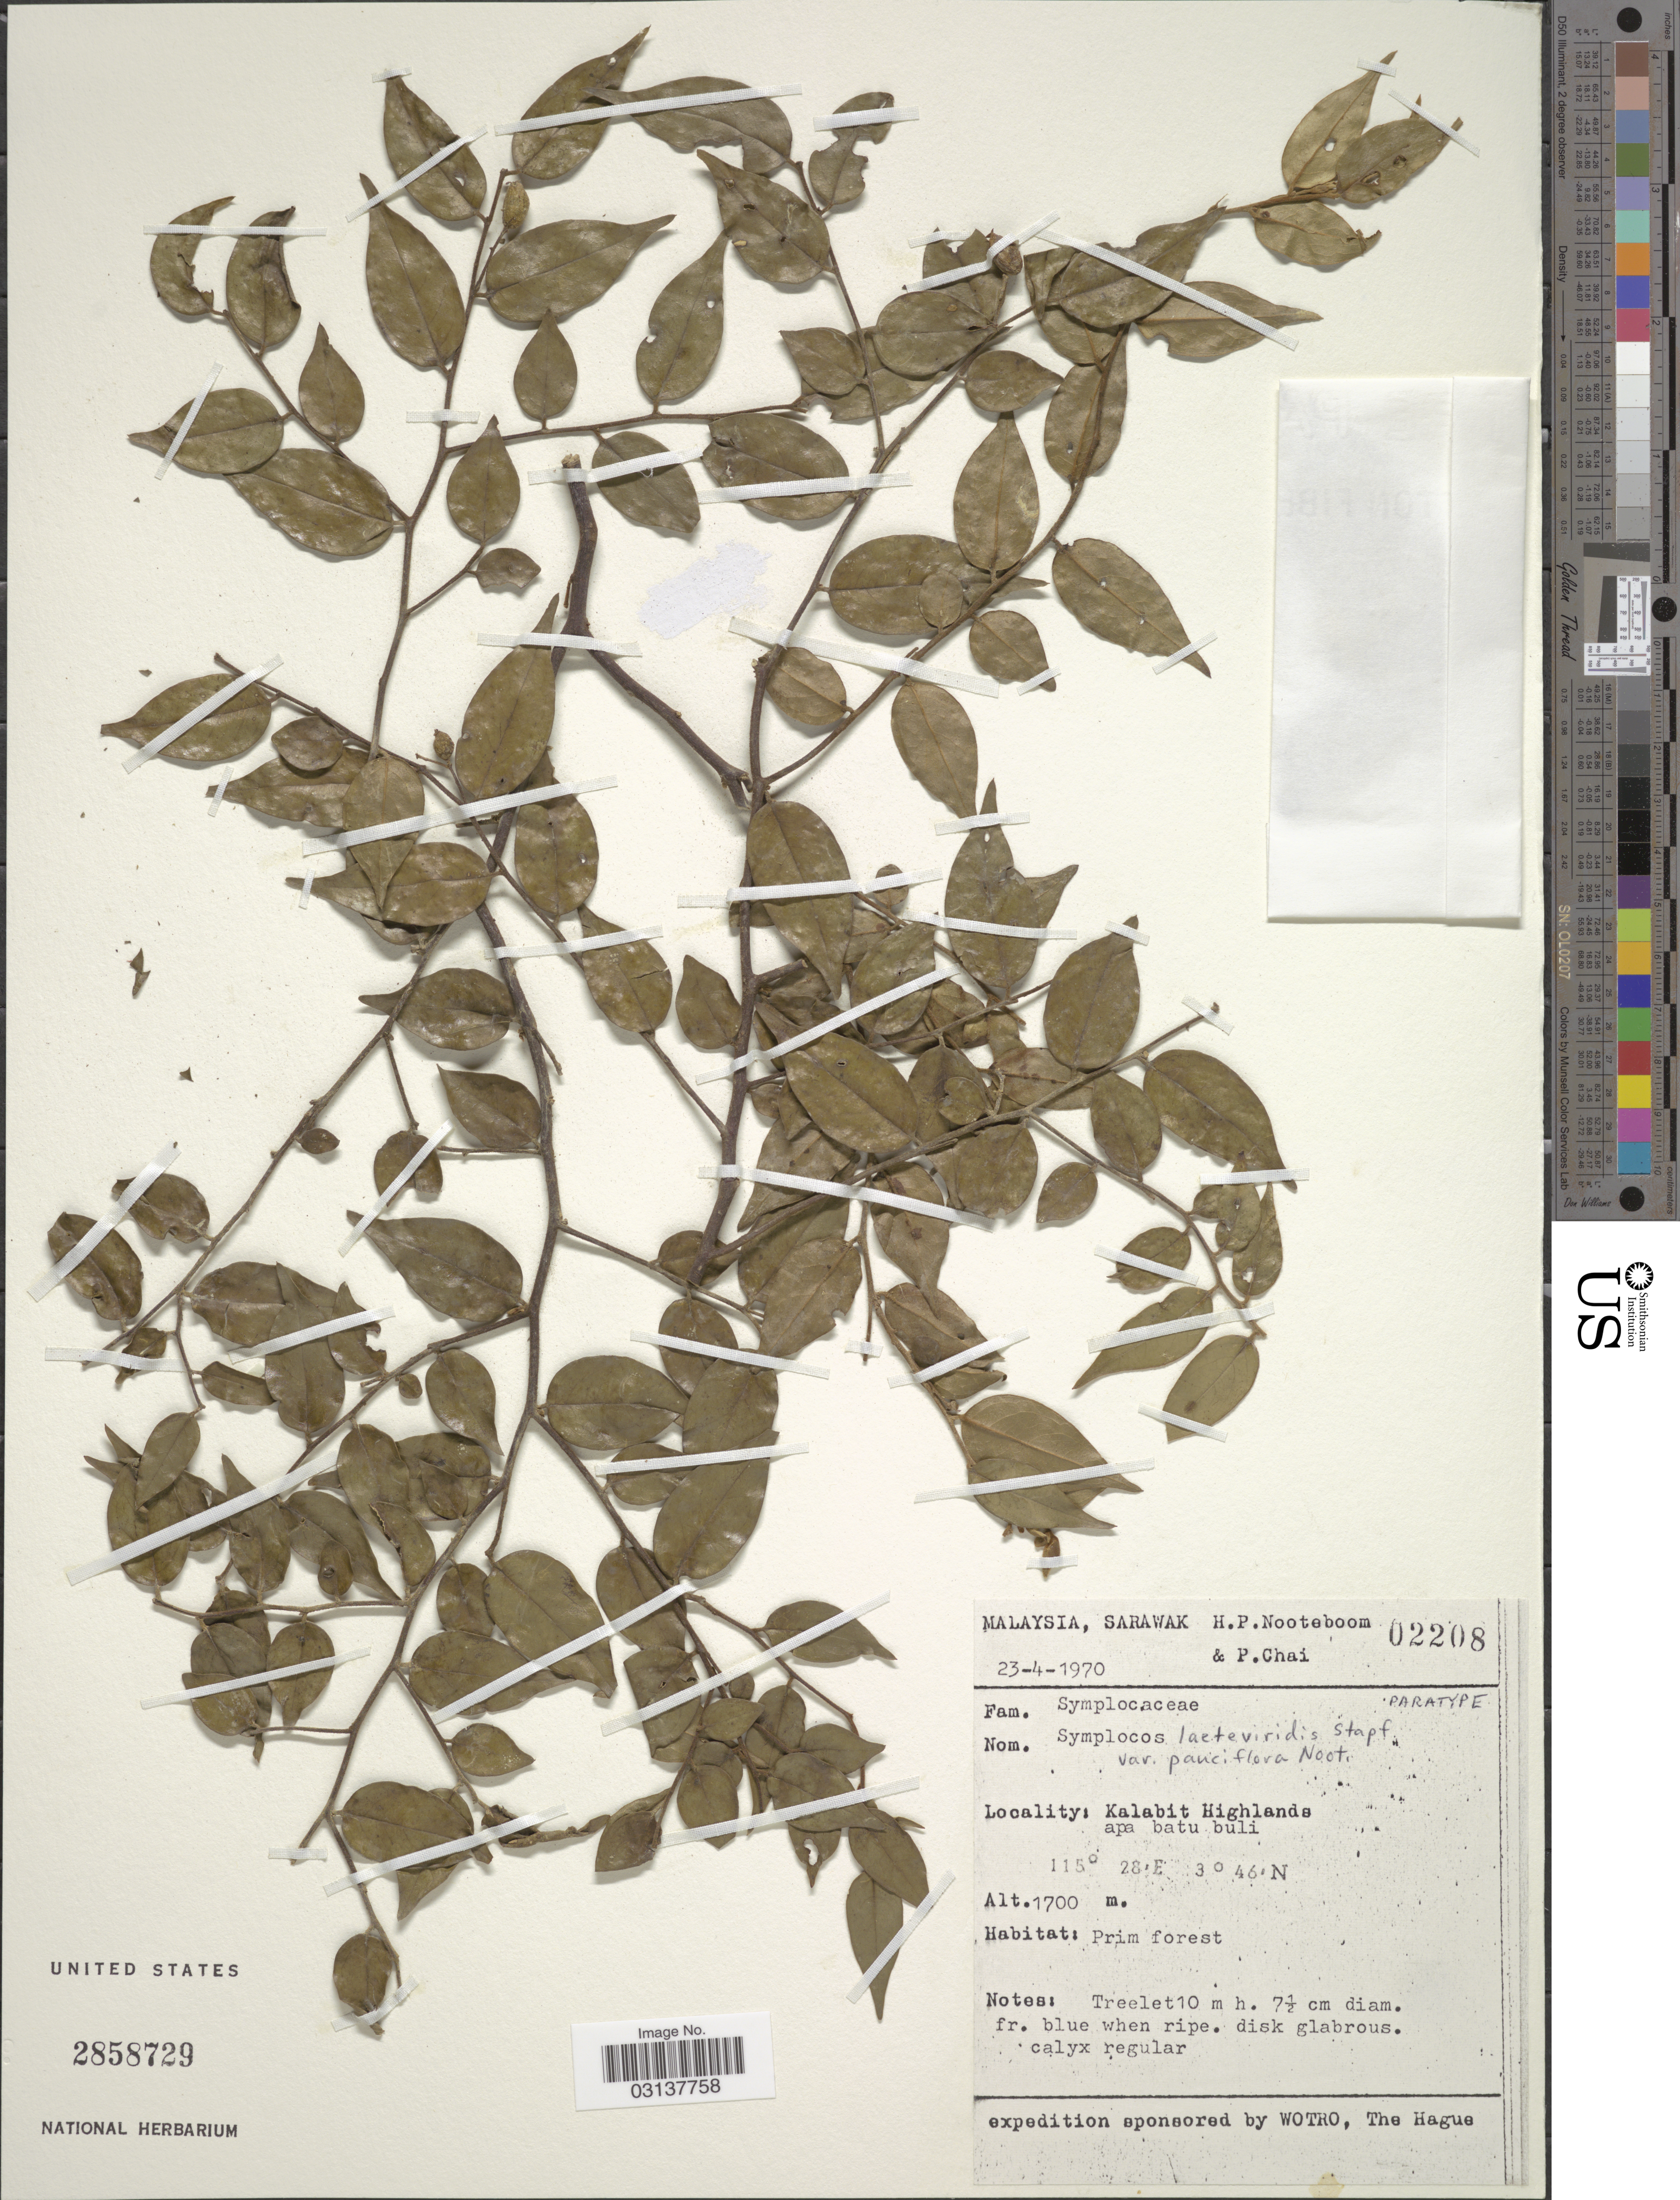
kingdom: Plantae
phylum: Tracheophyta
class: Magnoliopsida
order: Ericales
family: Symplocaceae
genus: Symplocos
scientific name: Symplocos laeteviridis var. pauciflora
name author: Noot.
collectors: H. P. Nooteboom & P. Chai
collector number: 02208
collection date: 1970-04-23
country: Malaysia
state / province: Sarawak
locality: Kalabit Highlands, apa batu buli.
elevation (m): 1700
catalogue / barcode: US 2858729